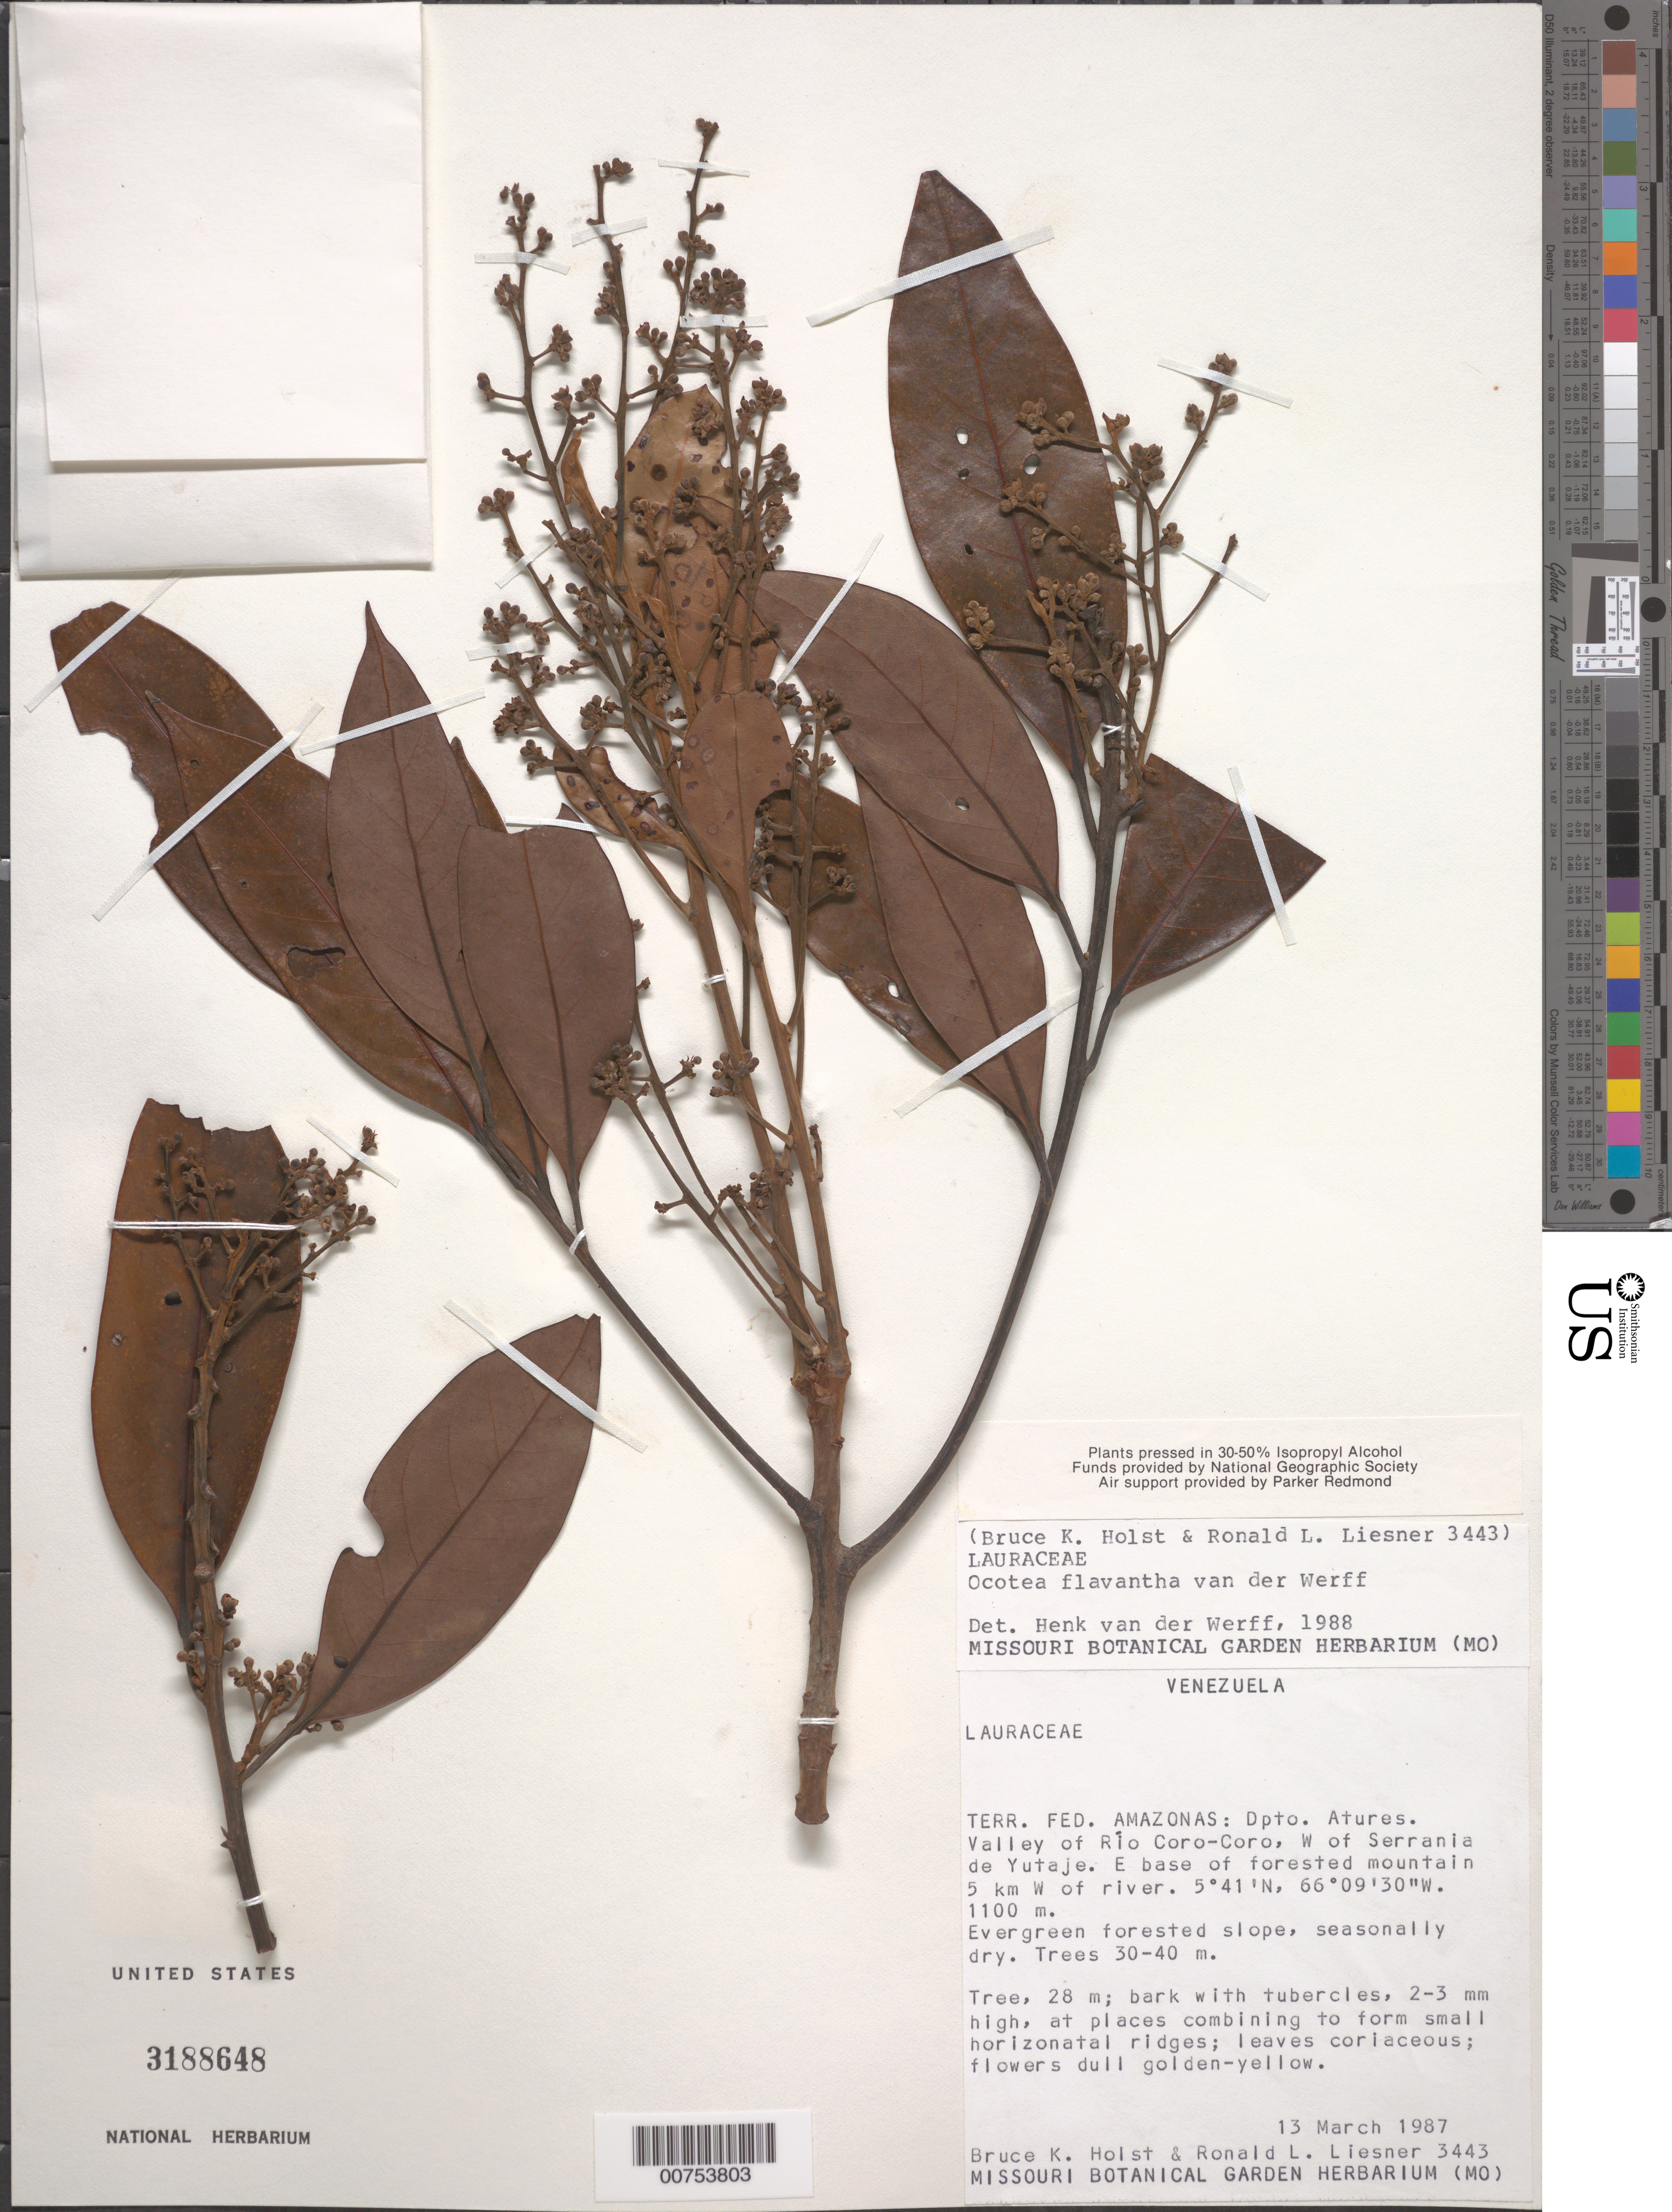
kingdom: Plantae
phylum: Tracheophyta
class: Magnoliopsida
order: Laurales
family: Lauraceae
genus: Ocotea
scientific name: Ocotea flavantha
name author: van der Werff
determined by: van der Werff, H., (MO), Missouri Botanical Garden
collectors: B. Holst & R. L. Liesner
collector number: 3443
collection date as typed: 13-Mar-87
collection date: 1987-03-13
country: Venezuela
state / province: Amazonas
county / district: Atures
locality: Río Coro-Coro valley, W of Serrania de Yutajé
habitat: Evergreen forested slope, seasonally dry, trees 30-40 m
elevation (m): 1100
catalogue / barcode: US 3188648